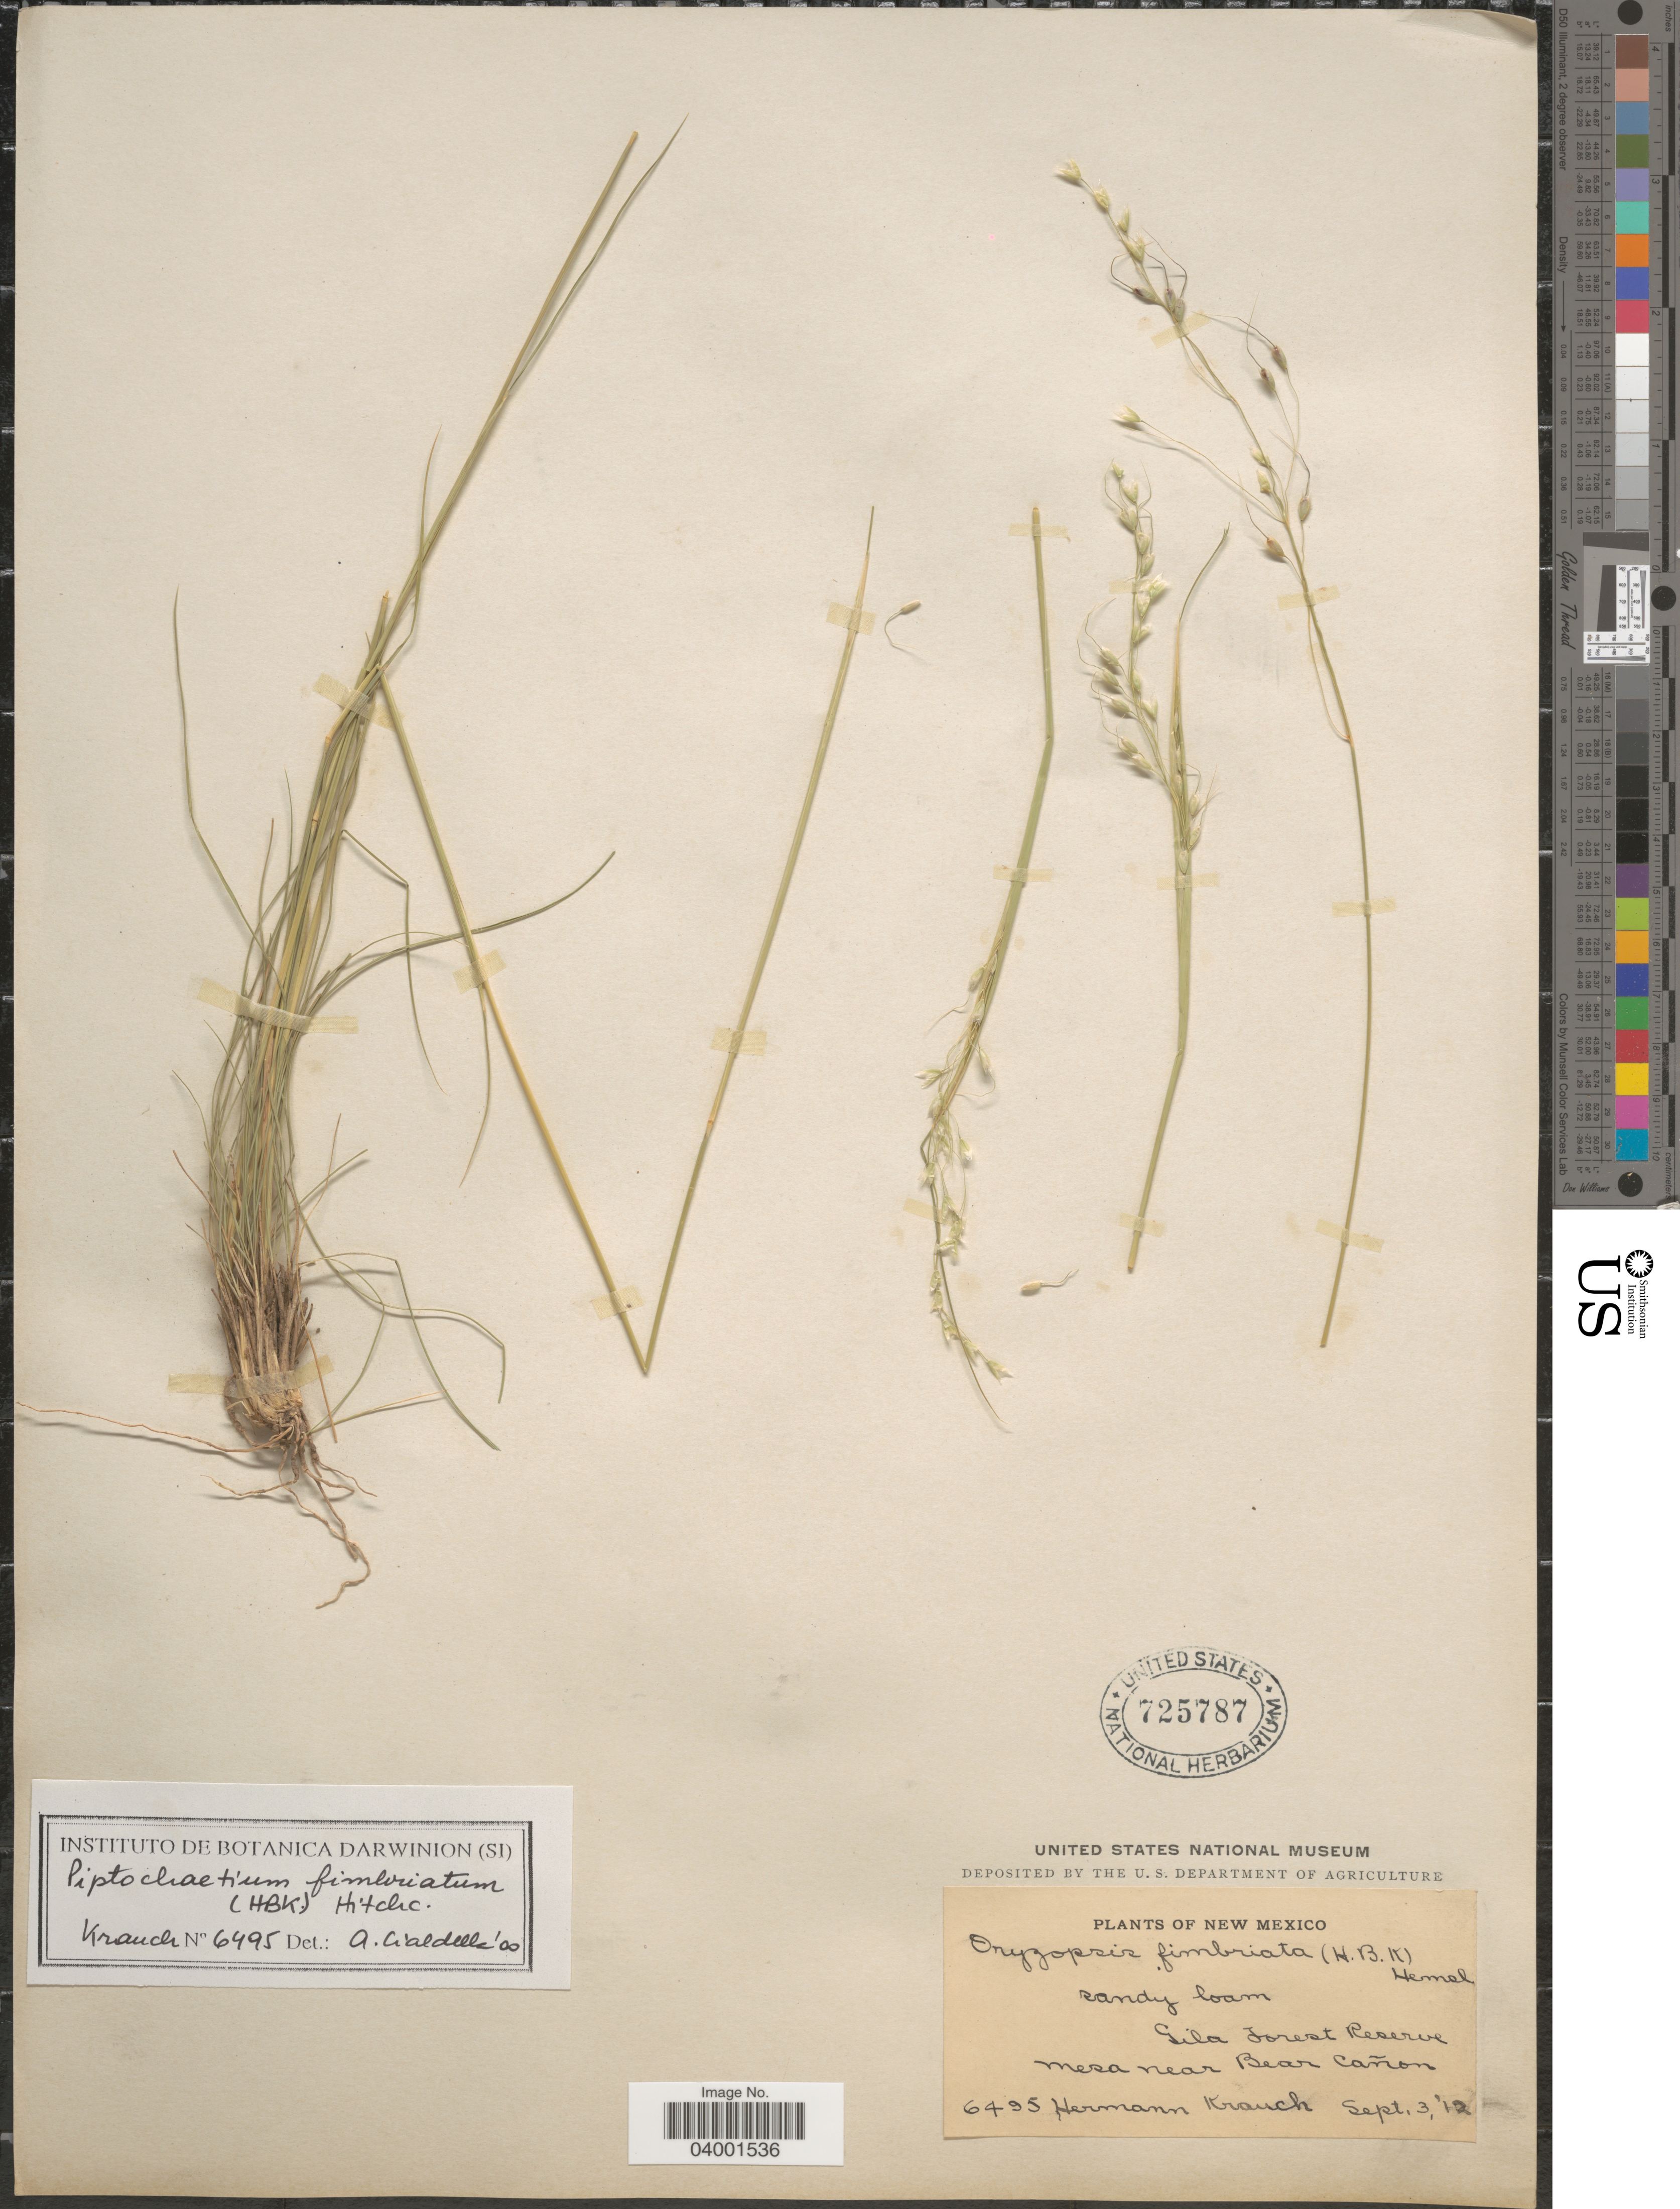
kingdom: Plantae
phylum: Tracheophyta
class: Liliopsida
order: Poales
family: Poaceae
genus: Piptochaetium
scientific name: Piptochaetium fimbriatum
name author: (Kunth) Hitchc.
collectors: H. Krauch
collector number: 6195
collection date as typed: Transcribed d/m/y: 3/9/12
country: United States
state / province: New Mexico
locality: Sandy loam. Gila Forest Reserve Mesa near Bear Cañon.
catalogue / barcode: US 725787